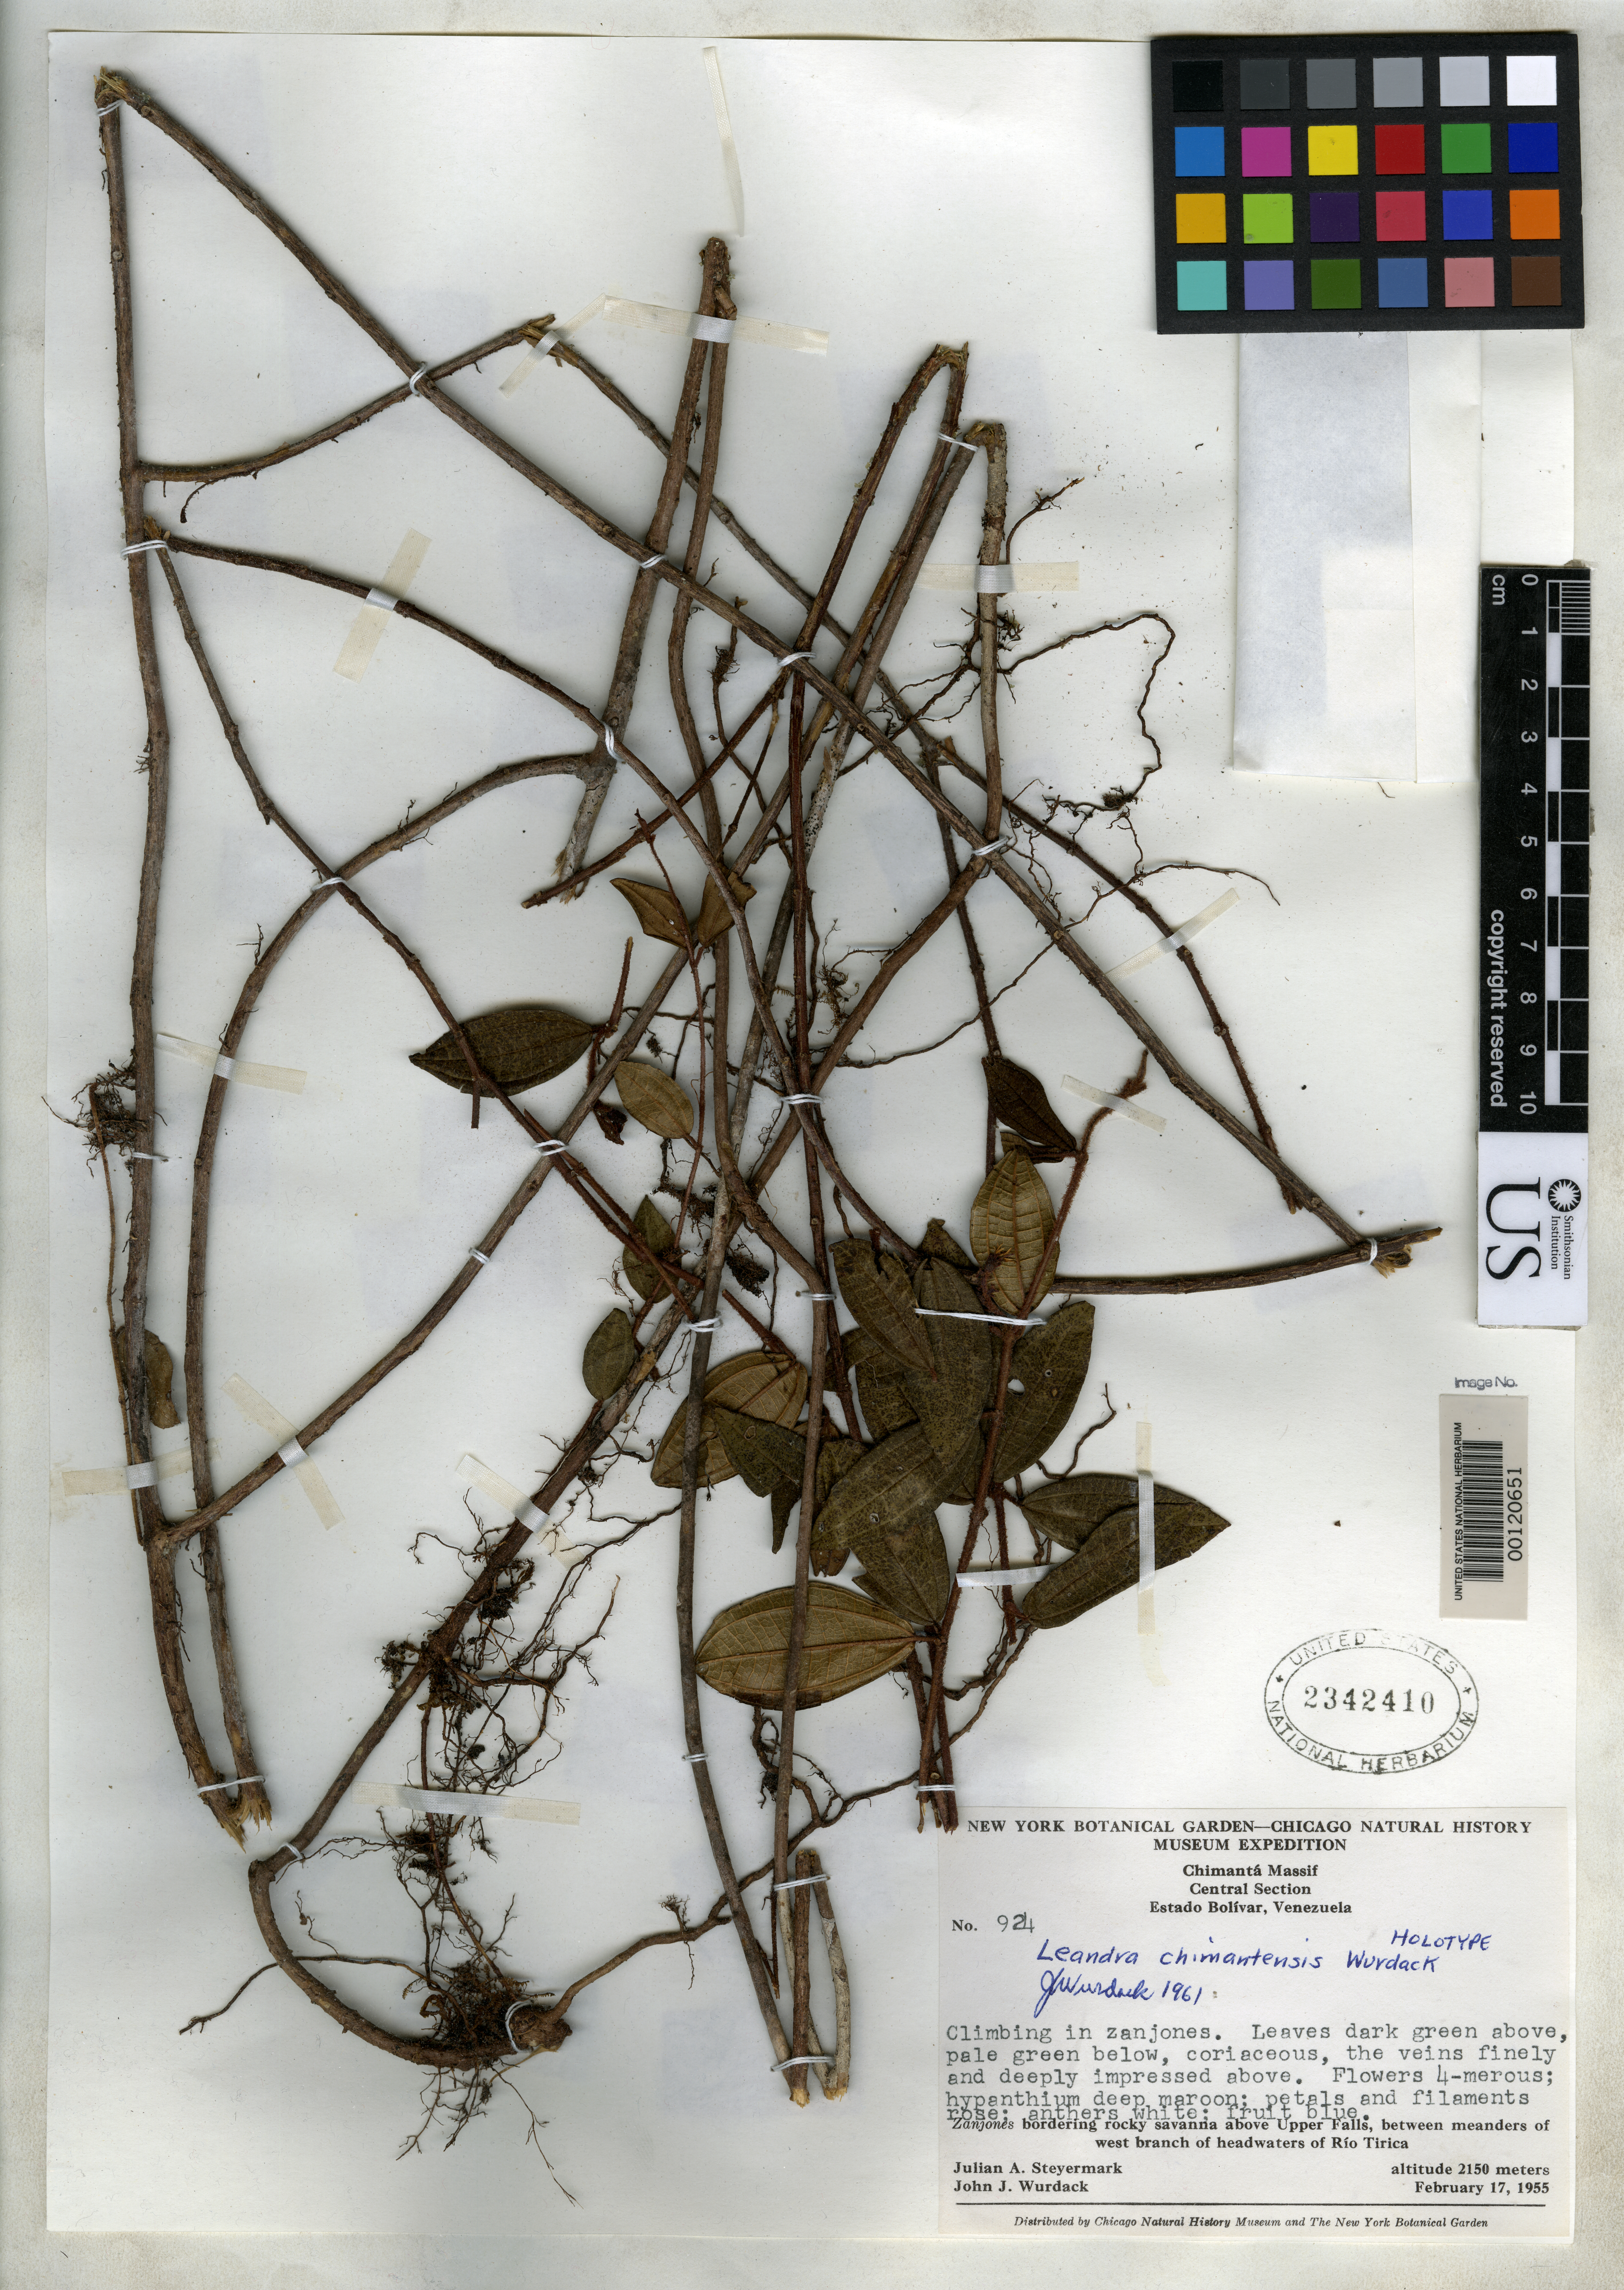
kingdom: Plantae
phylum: Tracheophyta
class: Magnoliopsida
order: Myrtales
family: Melastomataceae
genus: Leandra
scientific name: Leandra chimantensis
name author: Wurdack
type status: Holotype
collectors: J. Steyermark & J. J. Wurdack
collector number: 924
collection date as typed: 17 Feb 1955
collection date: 1955-02-17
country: Venezuela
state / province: Bolivar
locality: Chimanta Massif.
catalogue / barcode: US 2342410